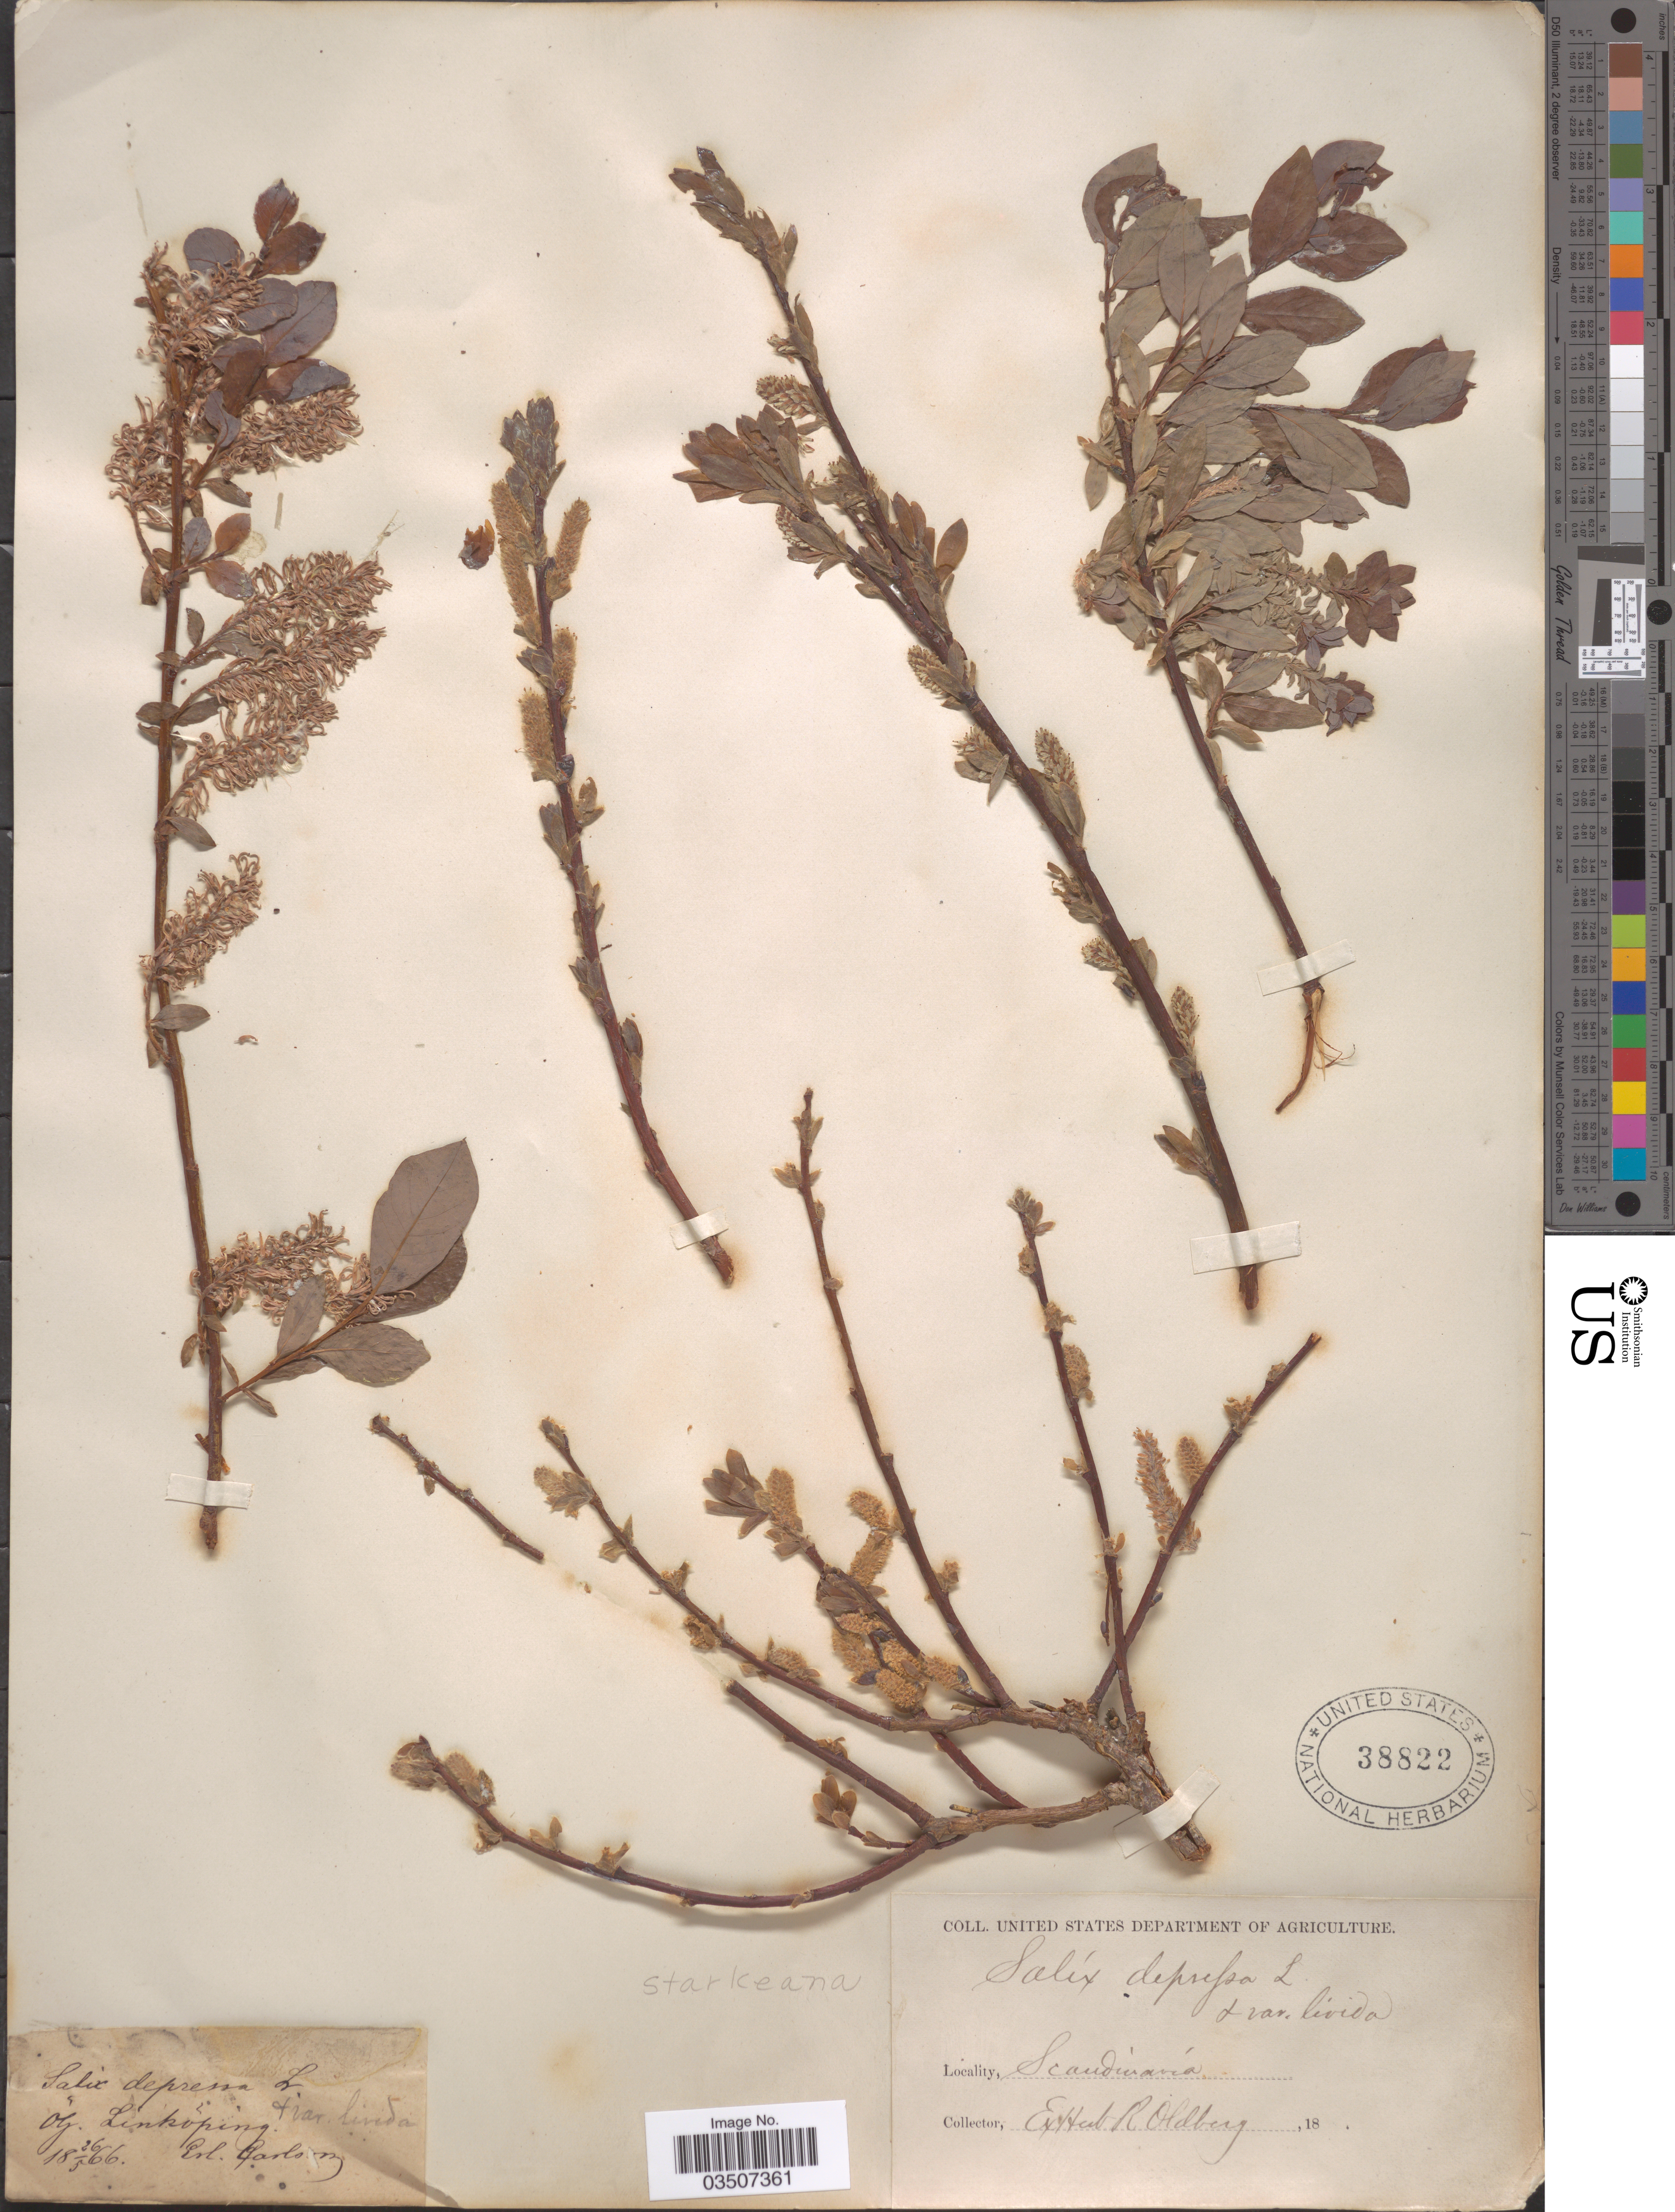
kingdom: Plantae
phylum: Tracheophyta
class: Magnoliopsida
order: Malpighiales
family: Salicaceae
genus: Salix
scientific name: Salix starkeana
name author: Willd.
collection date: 1866-05-26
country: Sweden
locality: Og. Linkoping. Scandinavia.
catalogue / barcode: US 38822